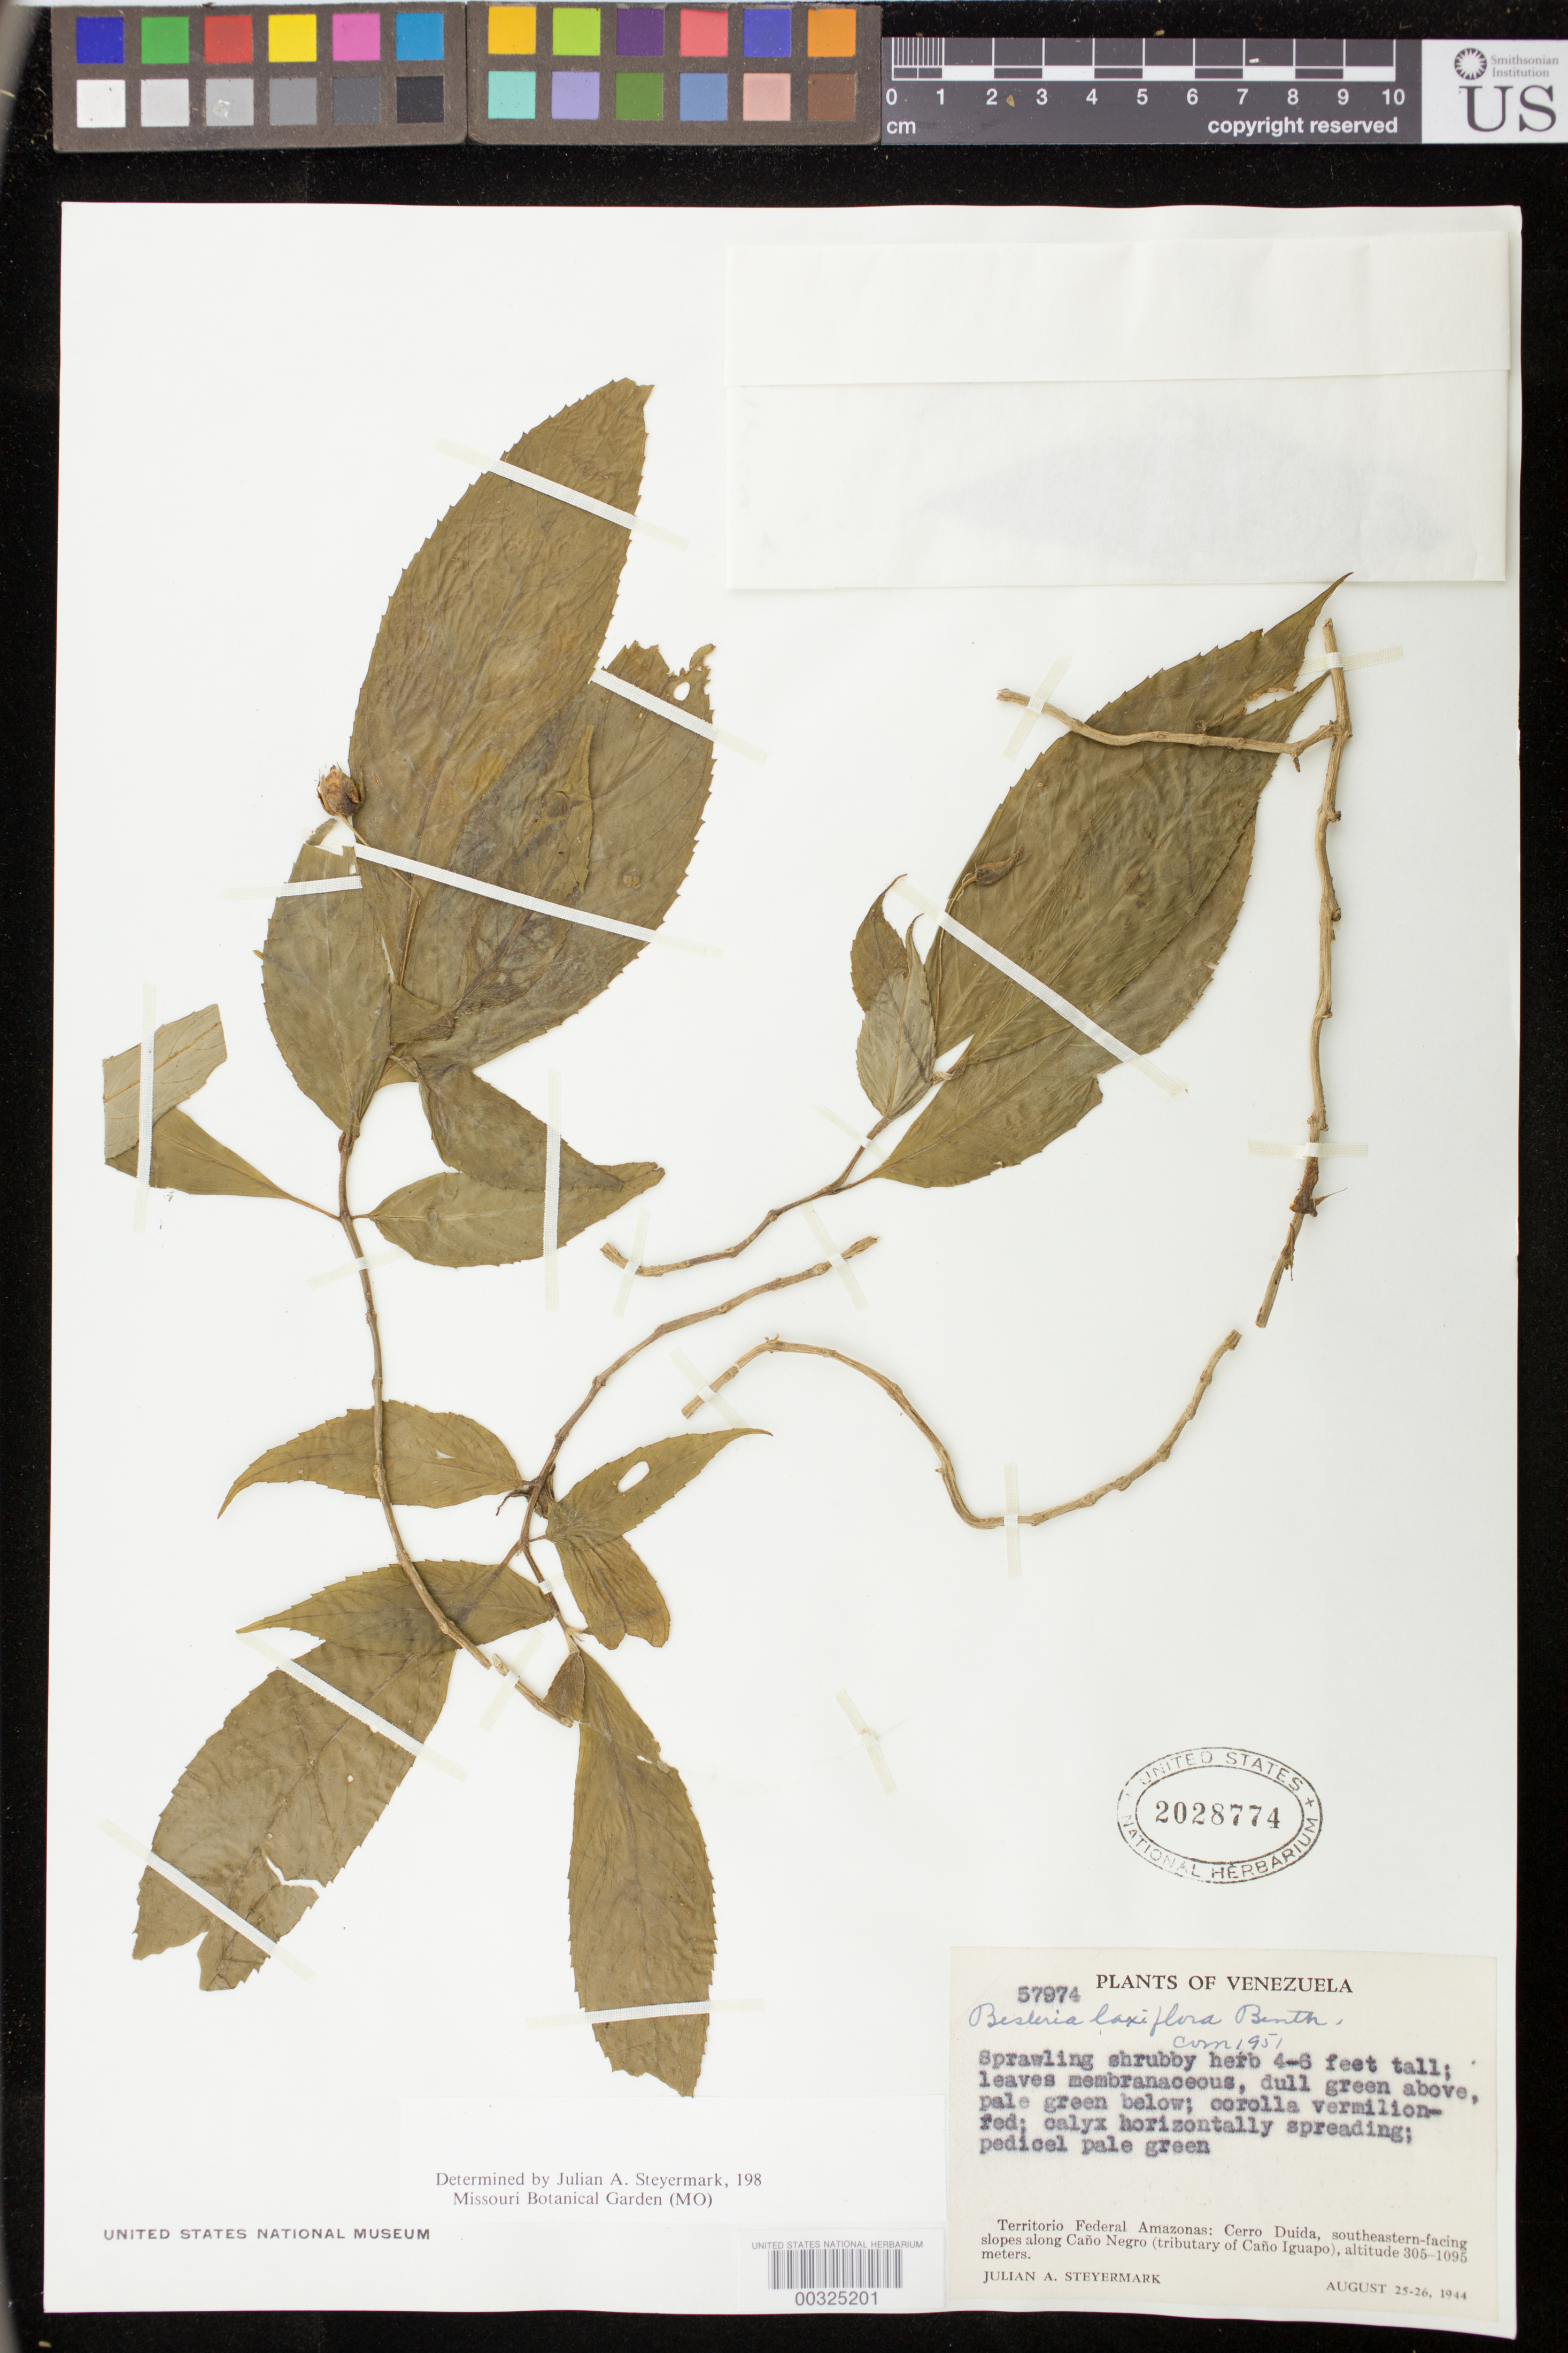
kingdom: Plantae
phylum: Tracheophyta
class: Magnoliopsida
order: Lamiales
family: Gesneriaceae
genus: Besleria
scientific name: Besleria laxiflora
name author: Benth.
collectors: J. Steyermark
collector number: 57974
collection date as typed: Aug 1944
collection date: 1944-08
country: Venezuela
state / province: Amazonas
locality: Cerro Duida, southeastern-facing slopes along Cano Negro (tributary of Cano Iguapo)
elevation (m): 305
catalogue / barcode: US 2028774